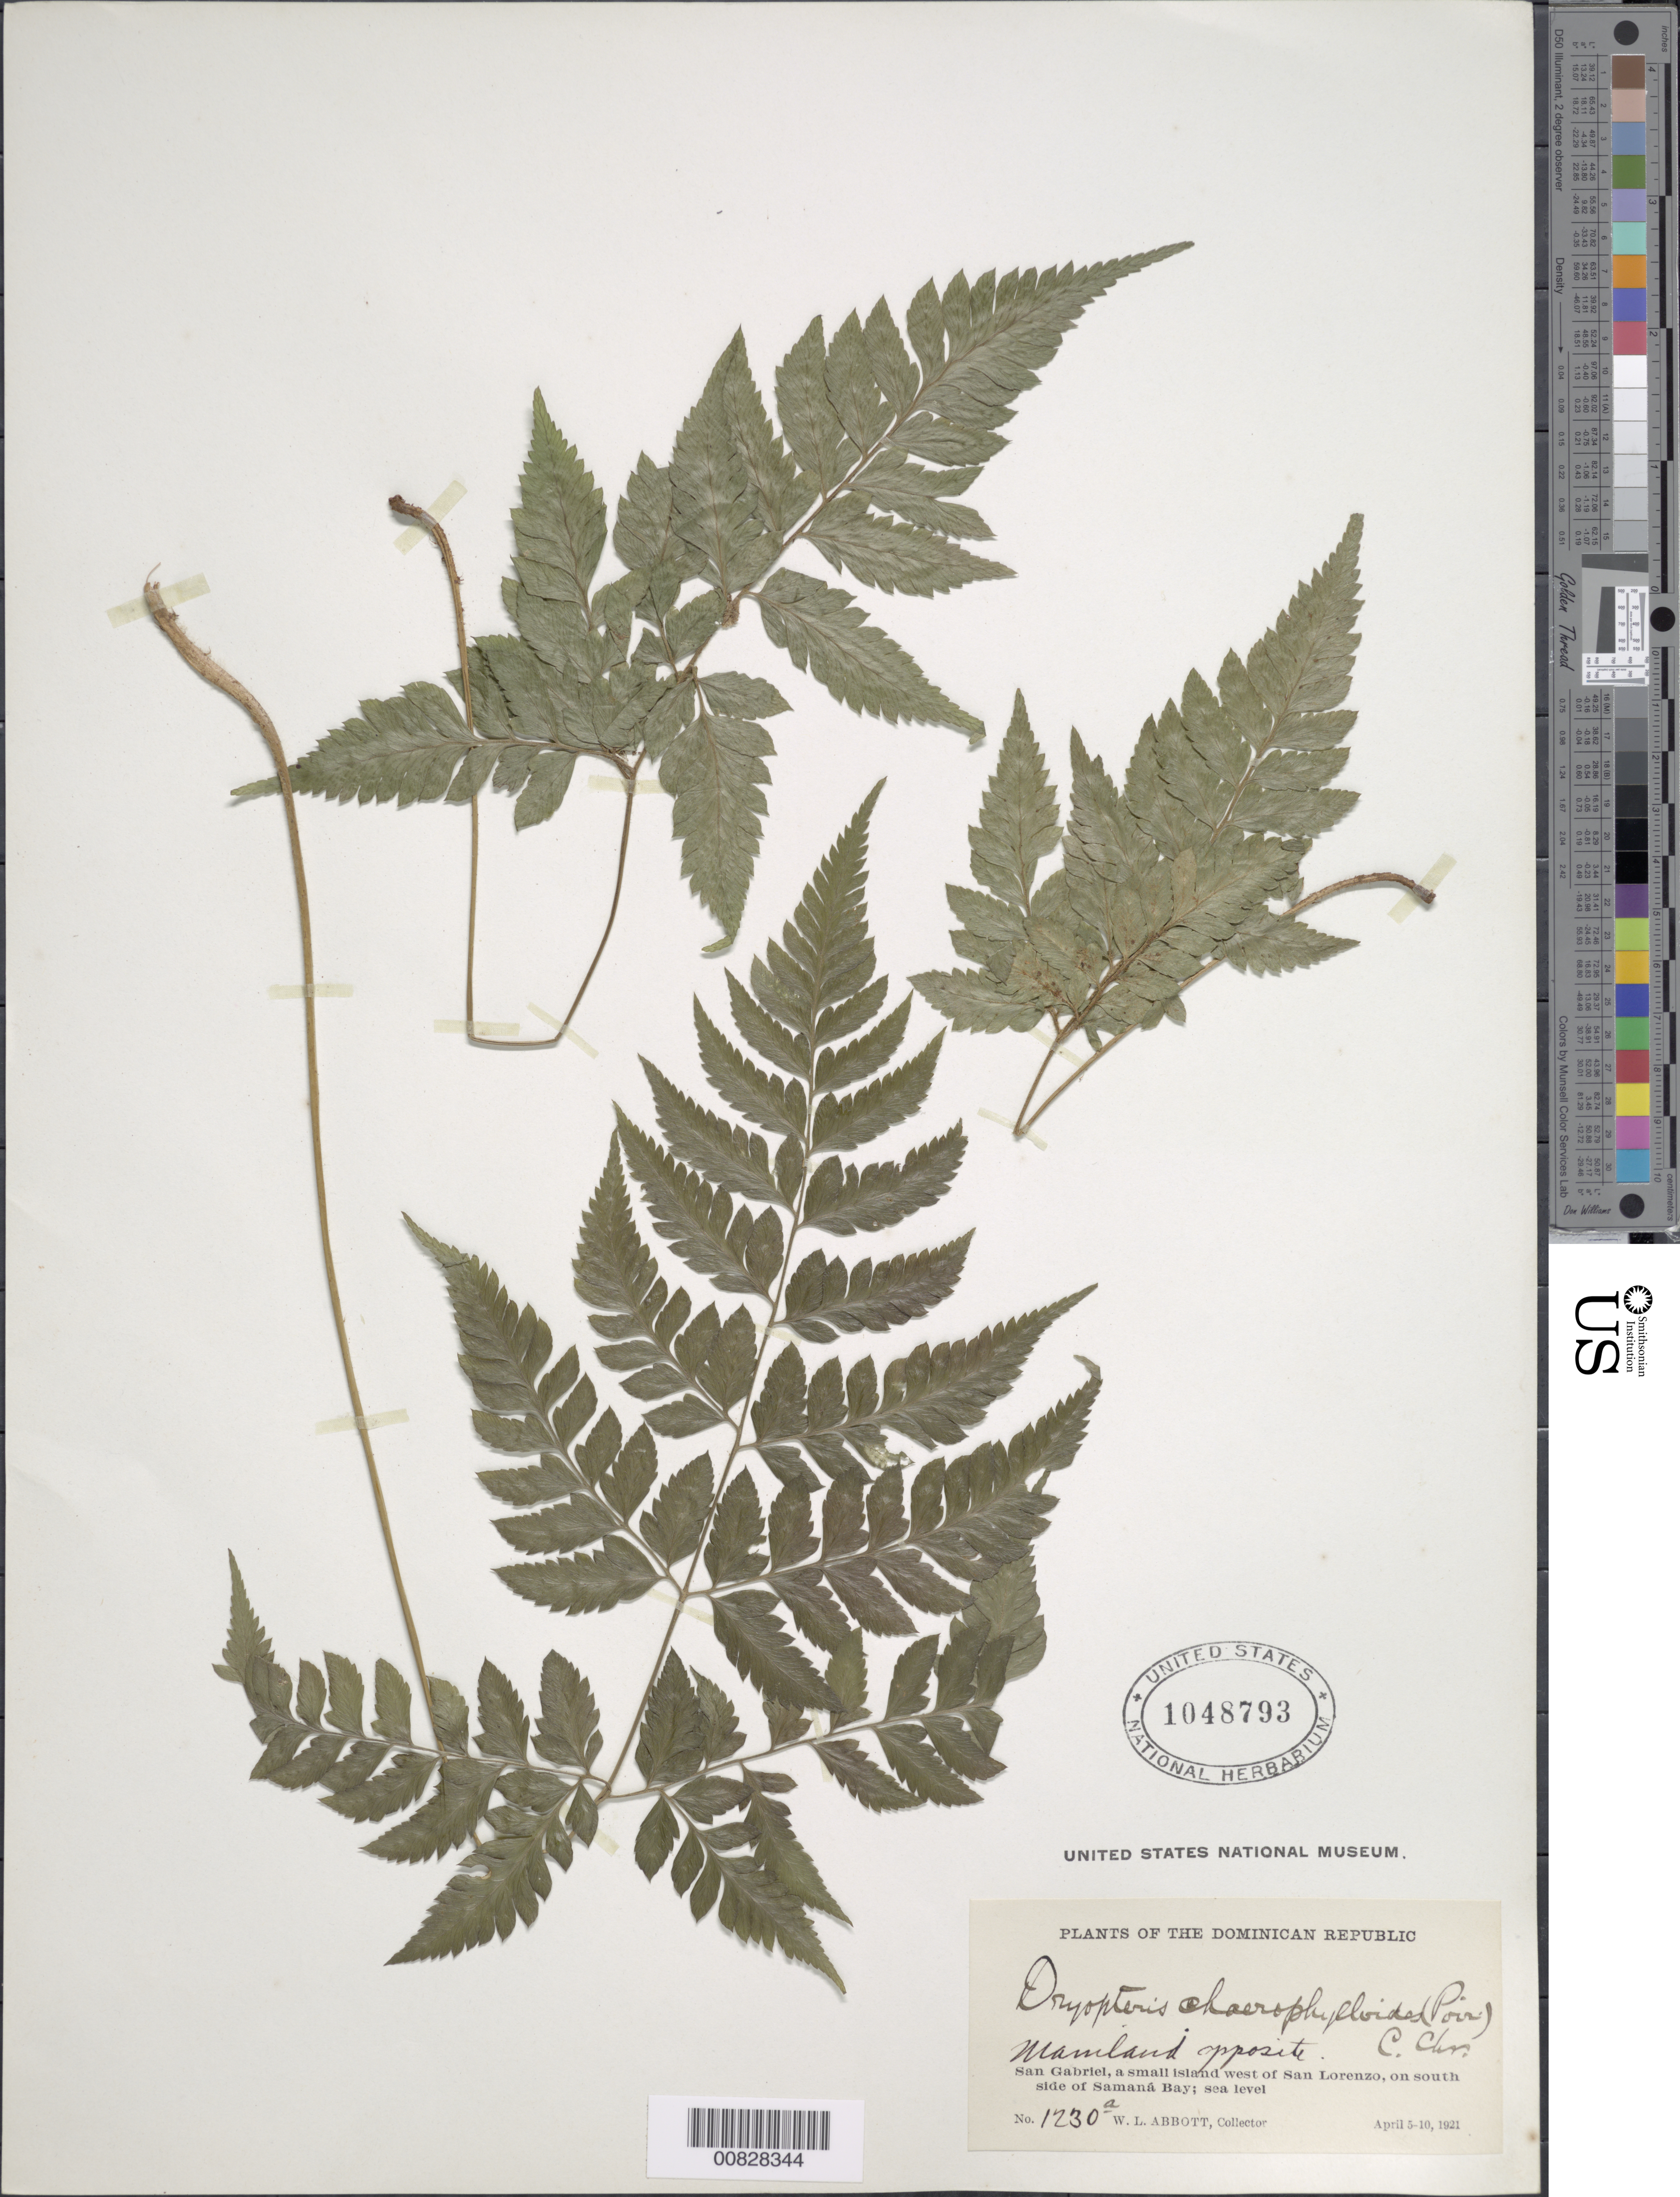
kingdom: Plantae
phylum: Tracheophyta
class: Polypodiopsida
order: Polypodiales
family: Dryopteridaceae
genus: Polystichopsis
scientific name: Polystichopsis chaerophylloides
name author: (Poir.) C.V. Morton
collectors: W. L. Abbott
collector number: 1230a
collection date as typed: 05 Apr 1921 to 10 Apr 1921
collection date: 1921-04-05/1921-04-10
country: Dominican Republic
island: Hispaniola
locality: Samaná Bay, S side, mainland opposite San Gabriel, a small island W of San Lorenzo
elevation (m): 0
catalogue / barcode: US 1048793